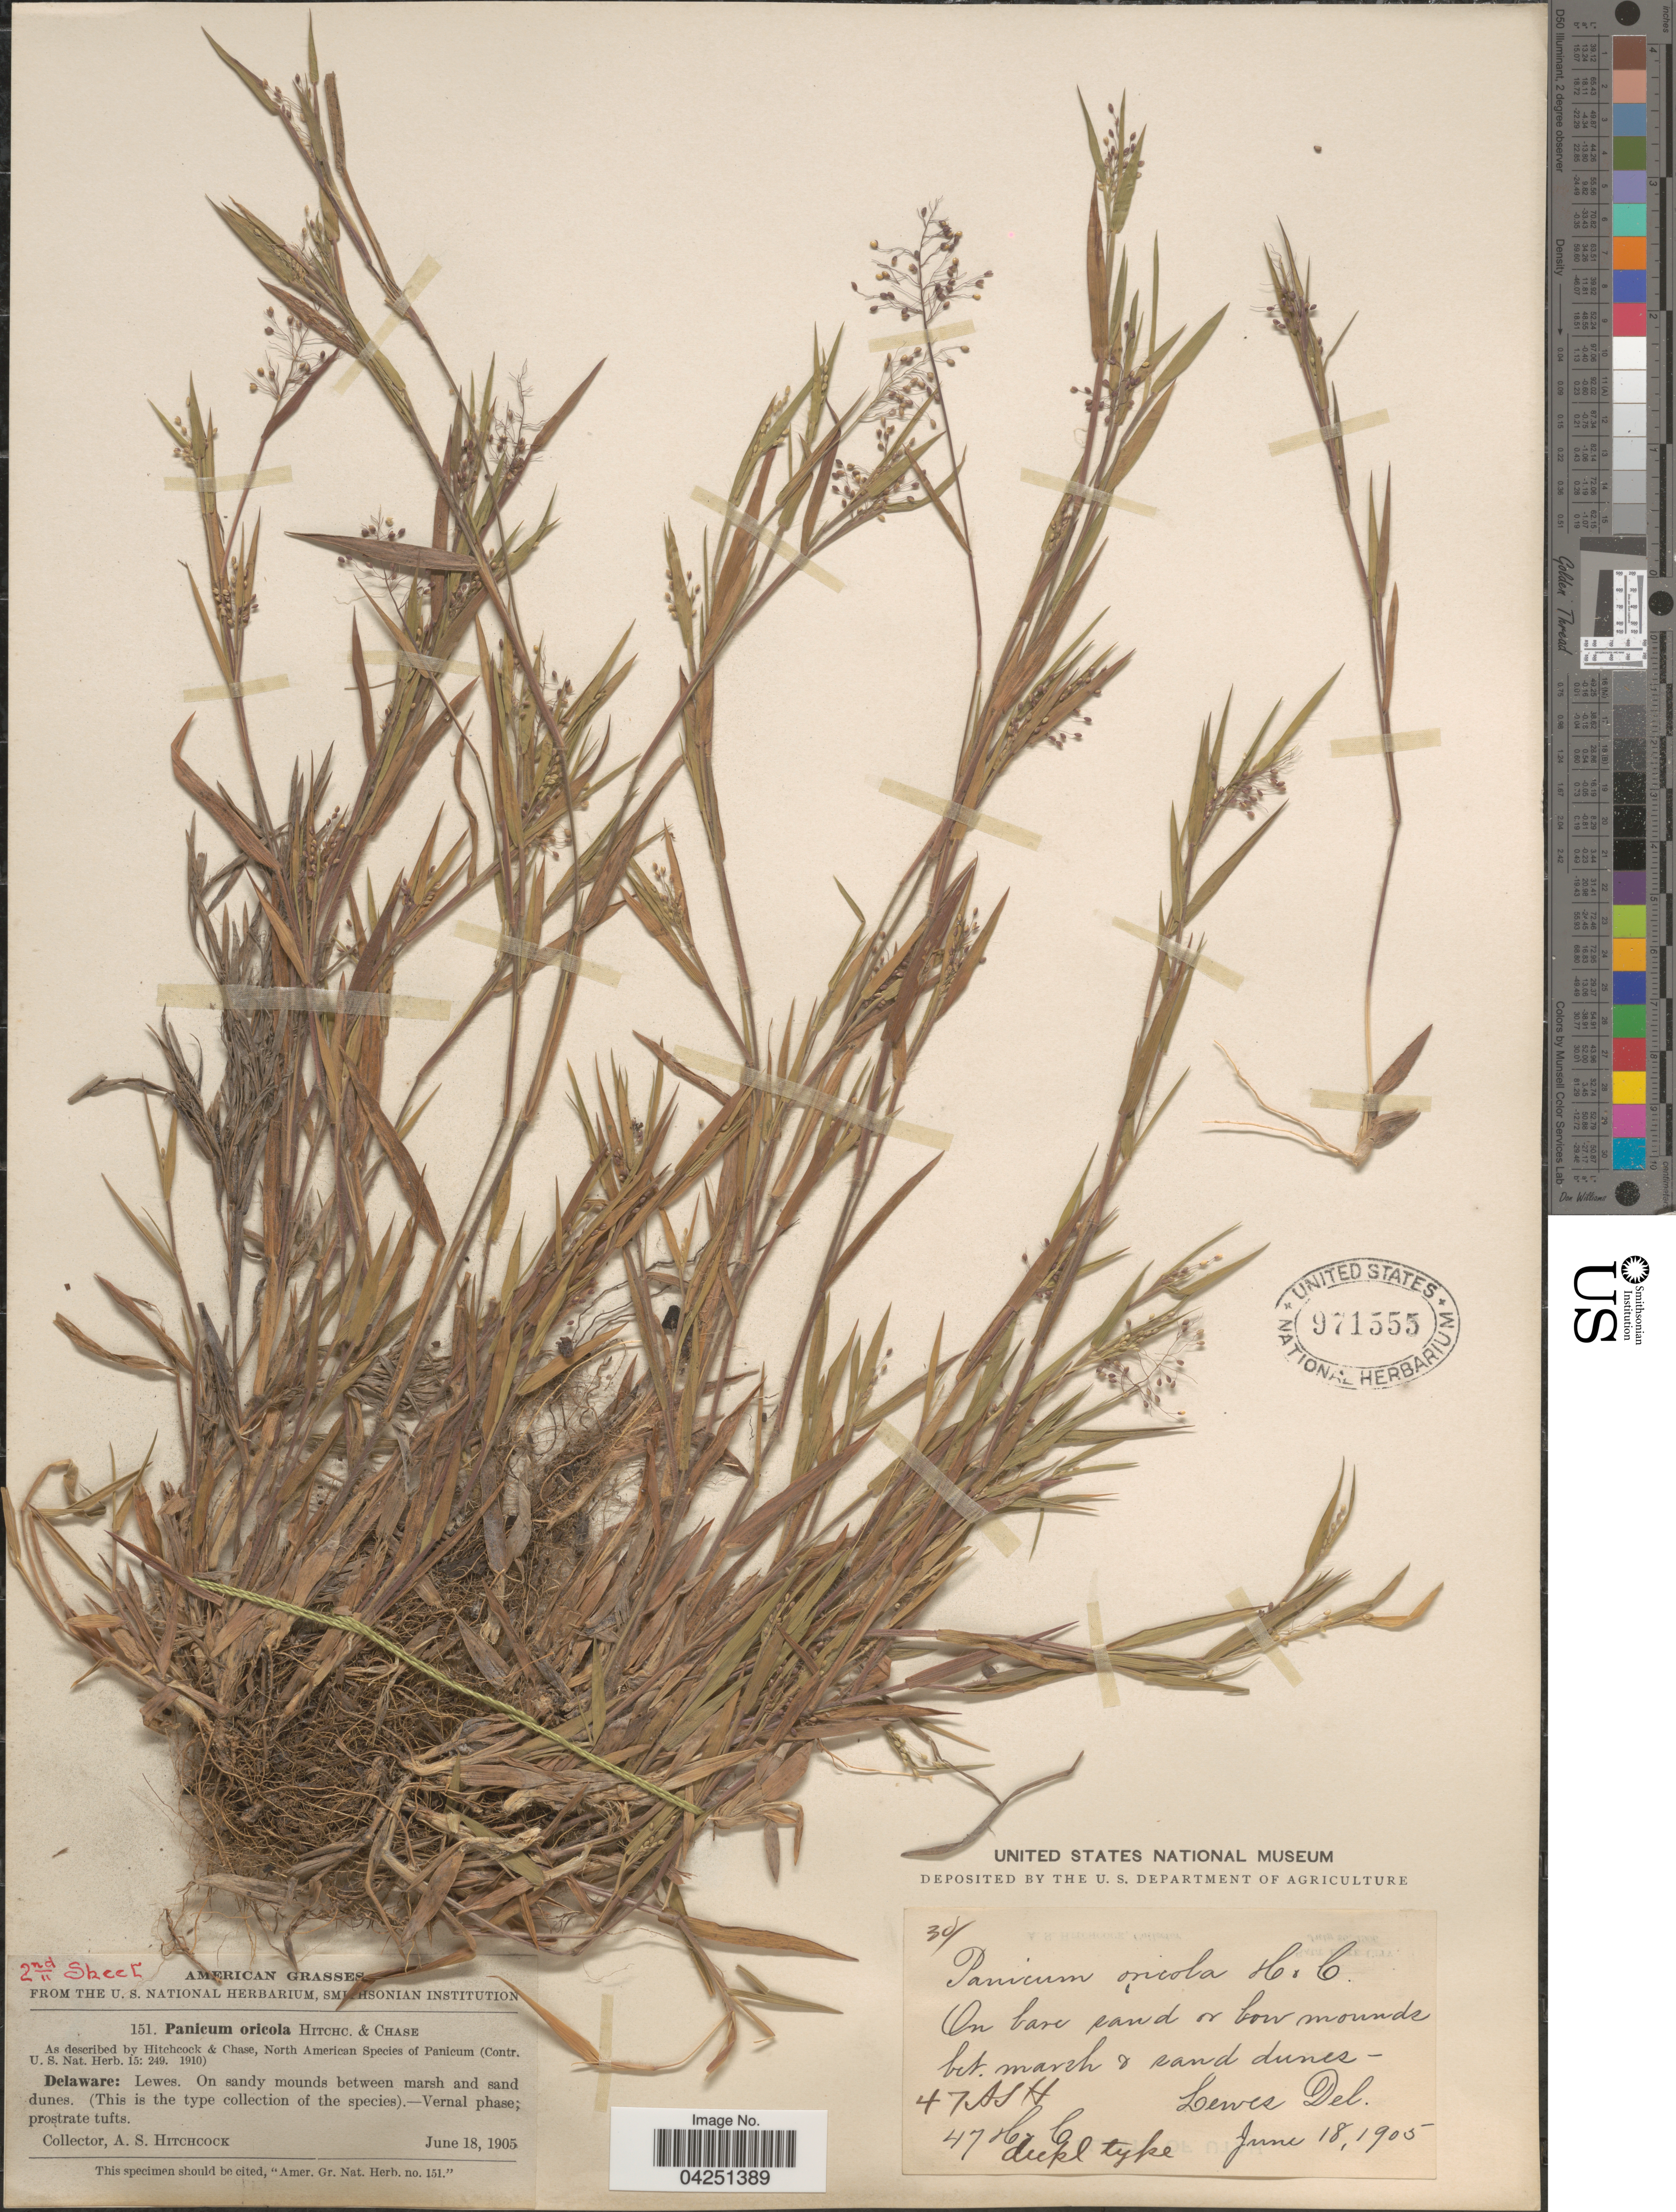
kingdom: Plantae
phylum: Tracheophyta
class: Liliopsida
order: Poales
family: Poaceae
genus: Dichanthelium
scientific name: Dichanthelium acuminatum var. acuminatum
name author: (Sw.) Gould & C.A. Clark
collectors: A. S. Hitchcock & H. C.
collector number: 151/47/47/30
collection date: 1905-06-18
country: United States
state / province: Delaware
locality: Lewes.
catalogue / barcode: US 971555